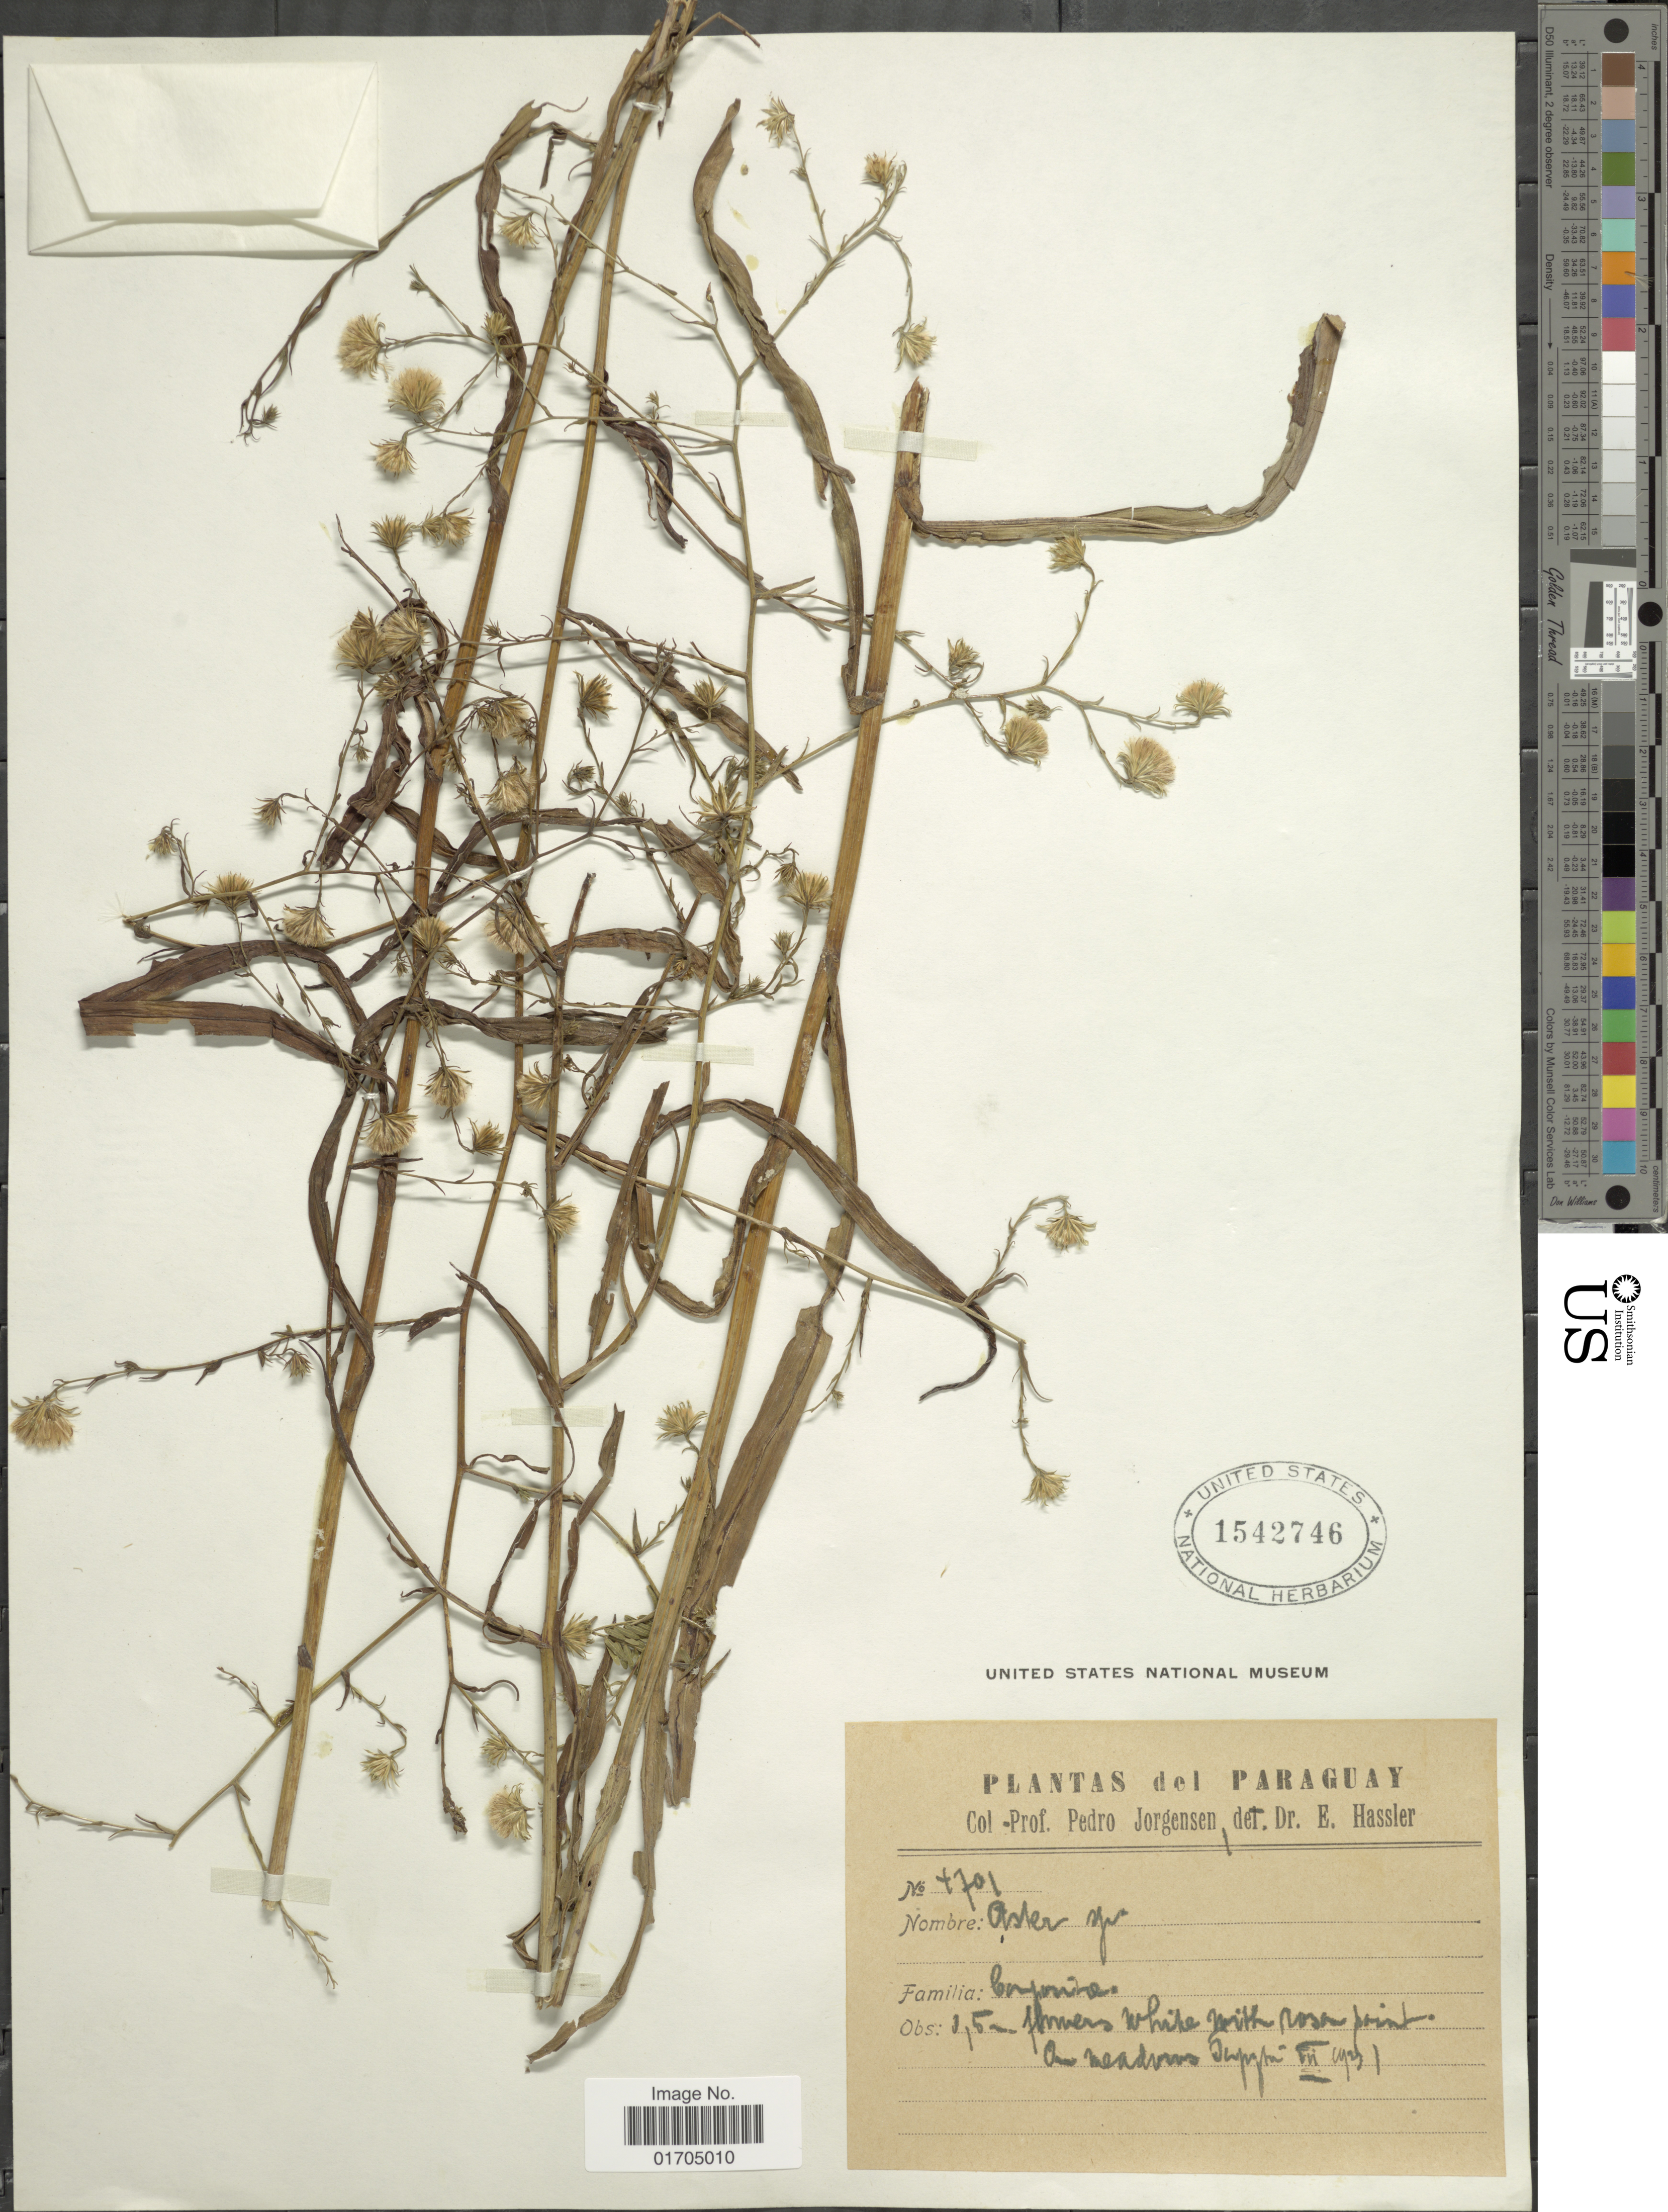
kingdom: Plantae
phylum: Tracheophyta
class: Magnoliopsida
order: Asterales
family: Asteraceae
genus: Symphyotrichum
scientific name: Symphyotrichum squamatum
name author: (Spreng.) G.L. Nesom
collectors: P. Jörgensen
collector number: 4701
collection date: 1931-07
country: Paraguay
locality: On meadows Tapyta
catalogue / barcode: US 1542746